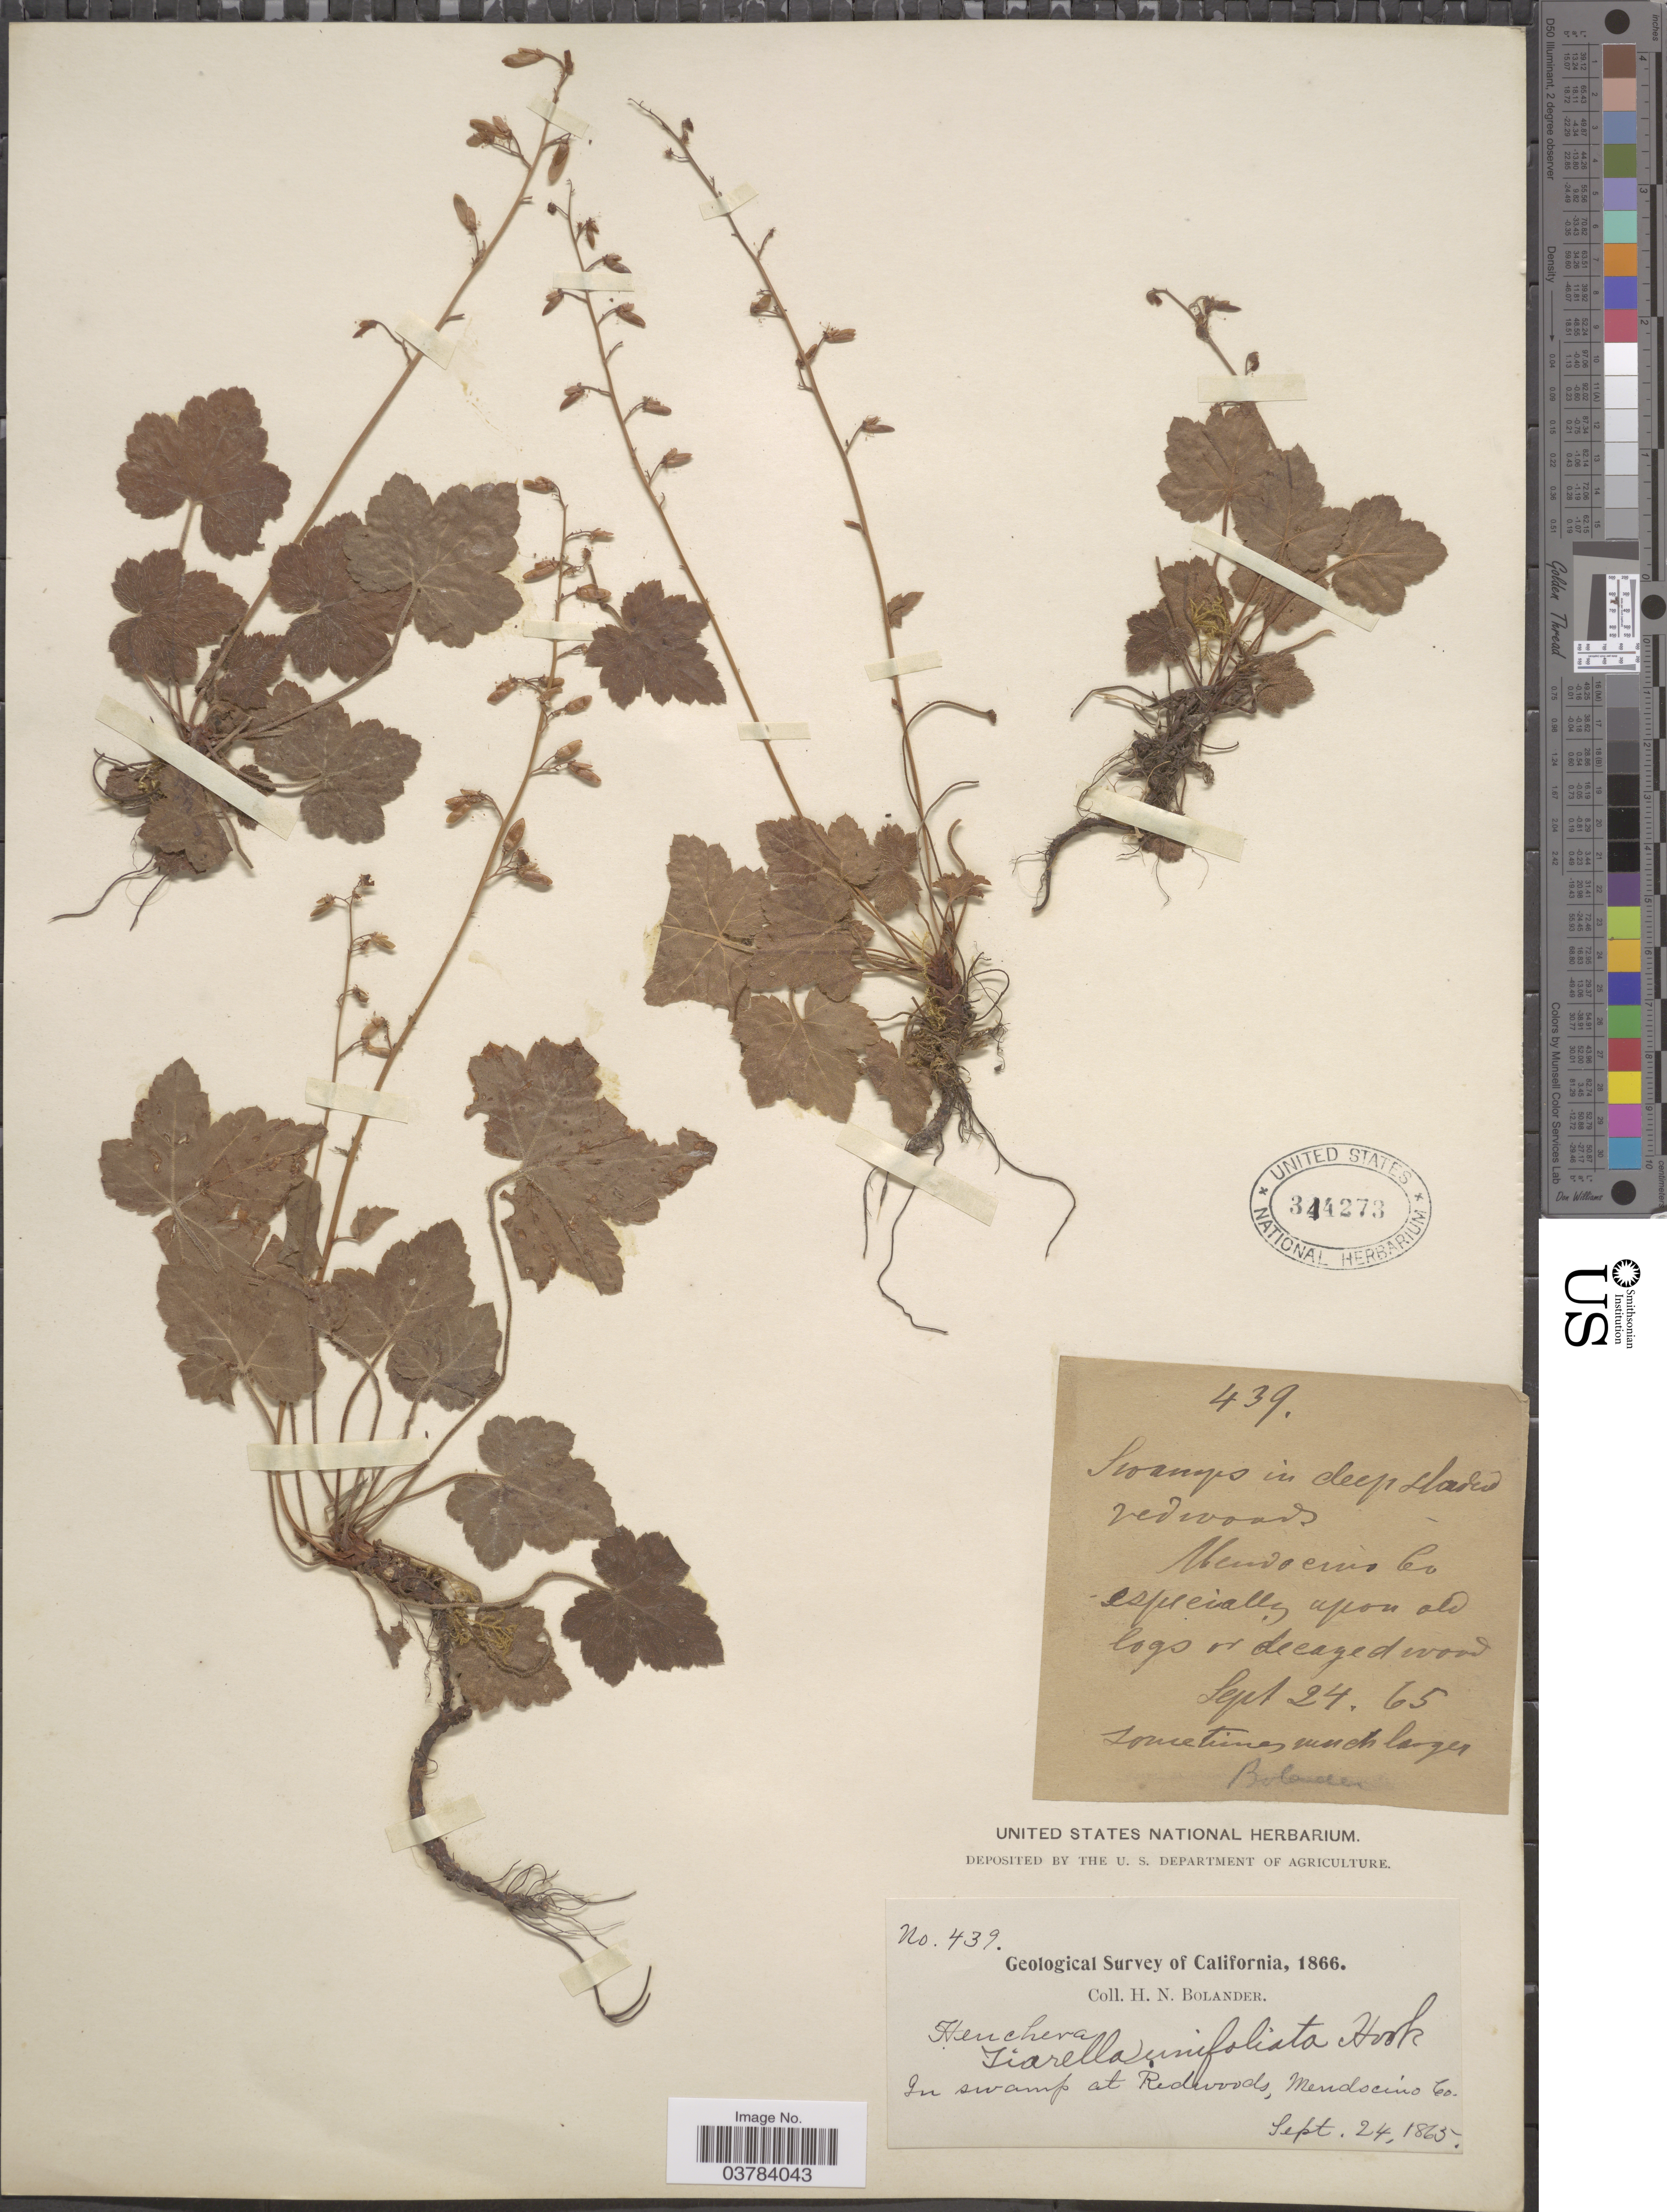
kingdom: Plantae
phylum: Tracheophyta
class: Magnoliopsida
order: Saxifragales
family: Saxifragaceae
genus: Tiarella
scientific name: Tiarella unifoliata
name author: Hook.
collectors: H. Bolander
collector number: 439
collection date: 1865-09-24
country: United States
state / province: California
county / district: Mendocino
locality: Mendocino Co. Geological Survey of California, 1866. In swamp at Redwoods.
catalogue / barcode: US 344273